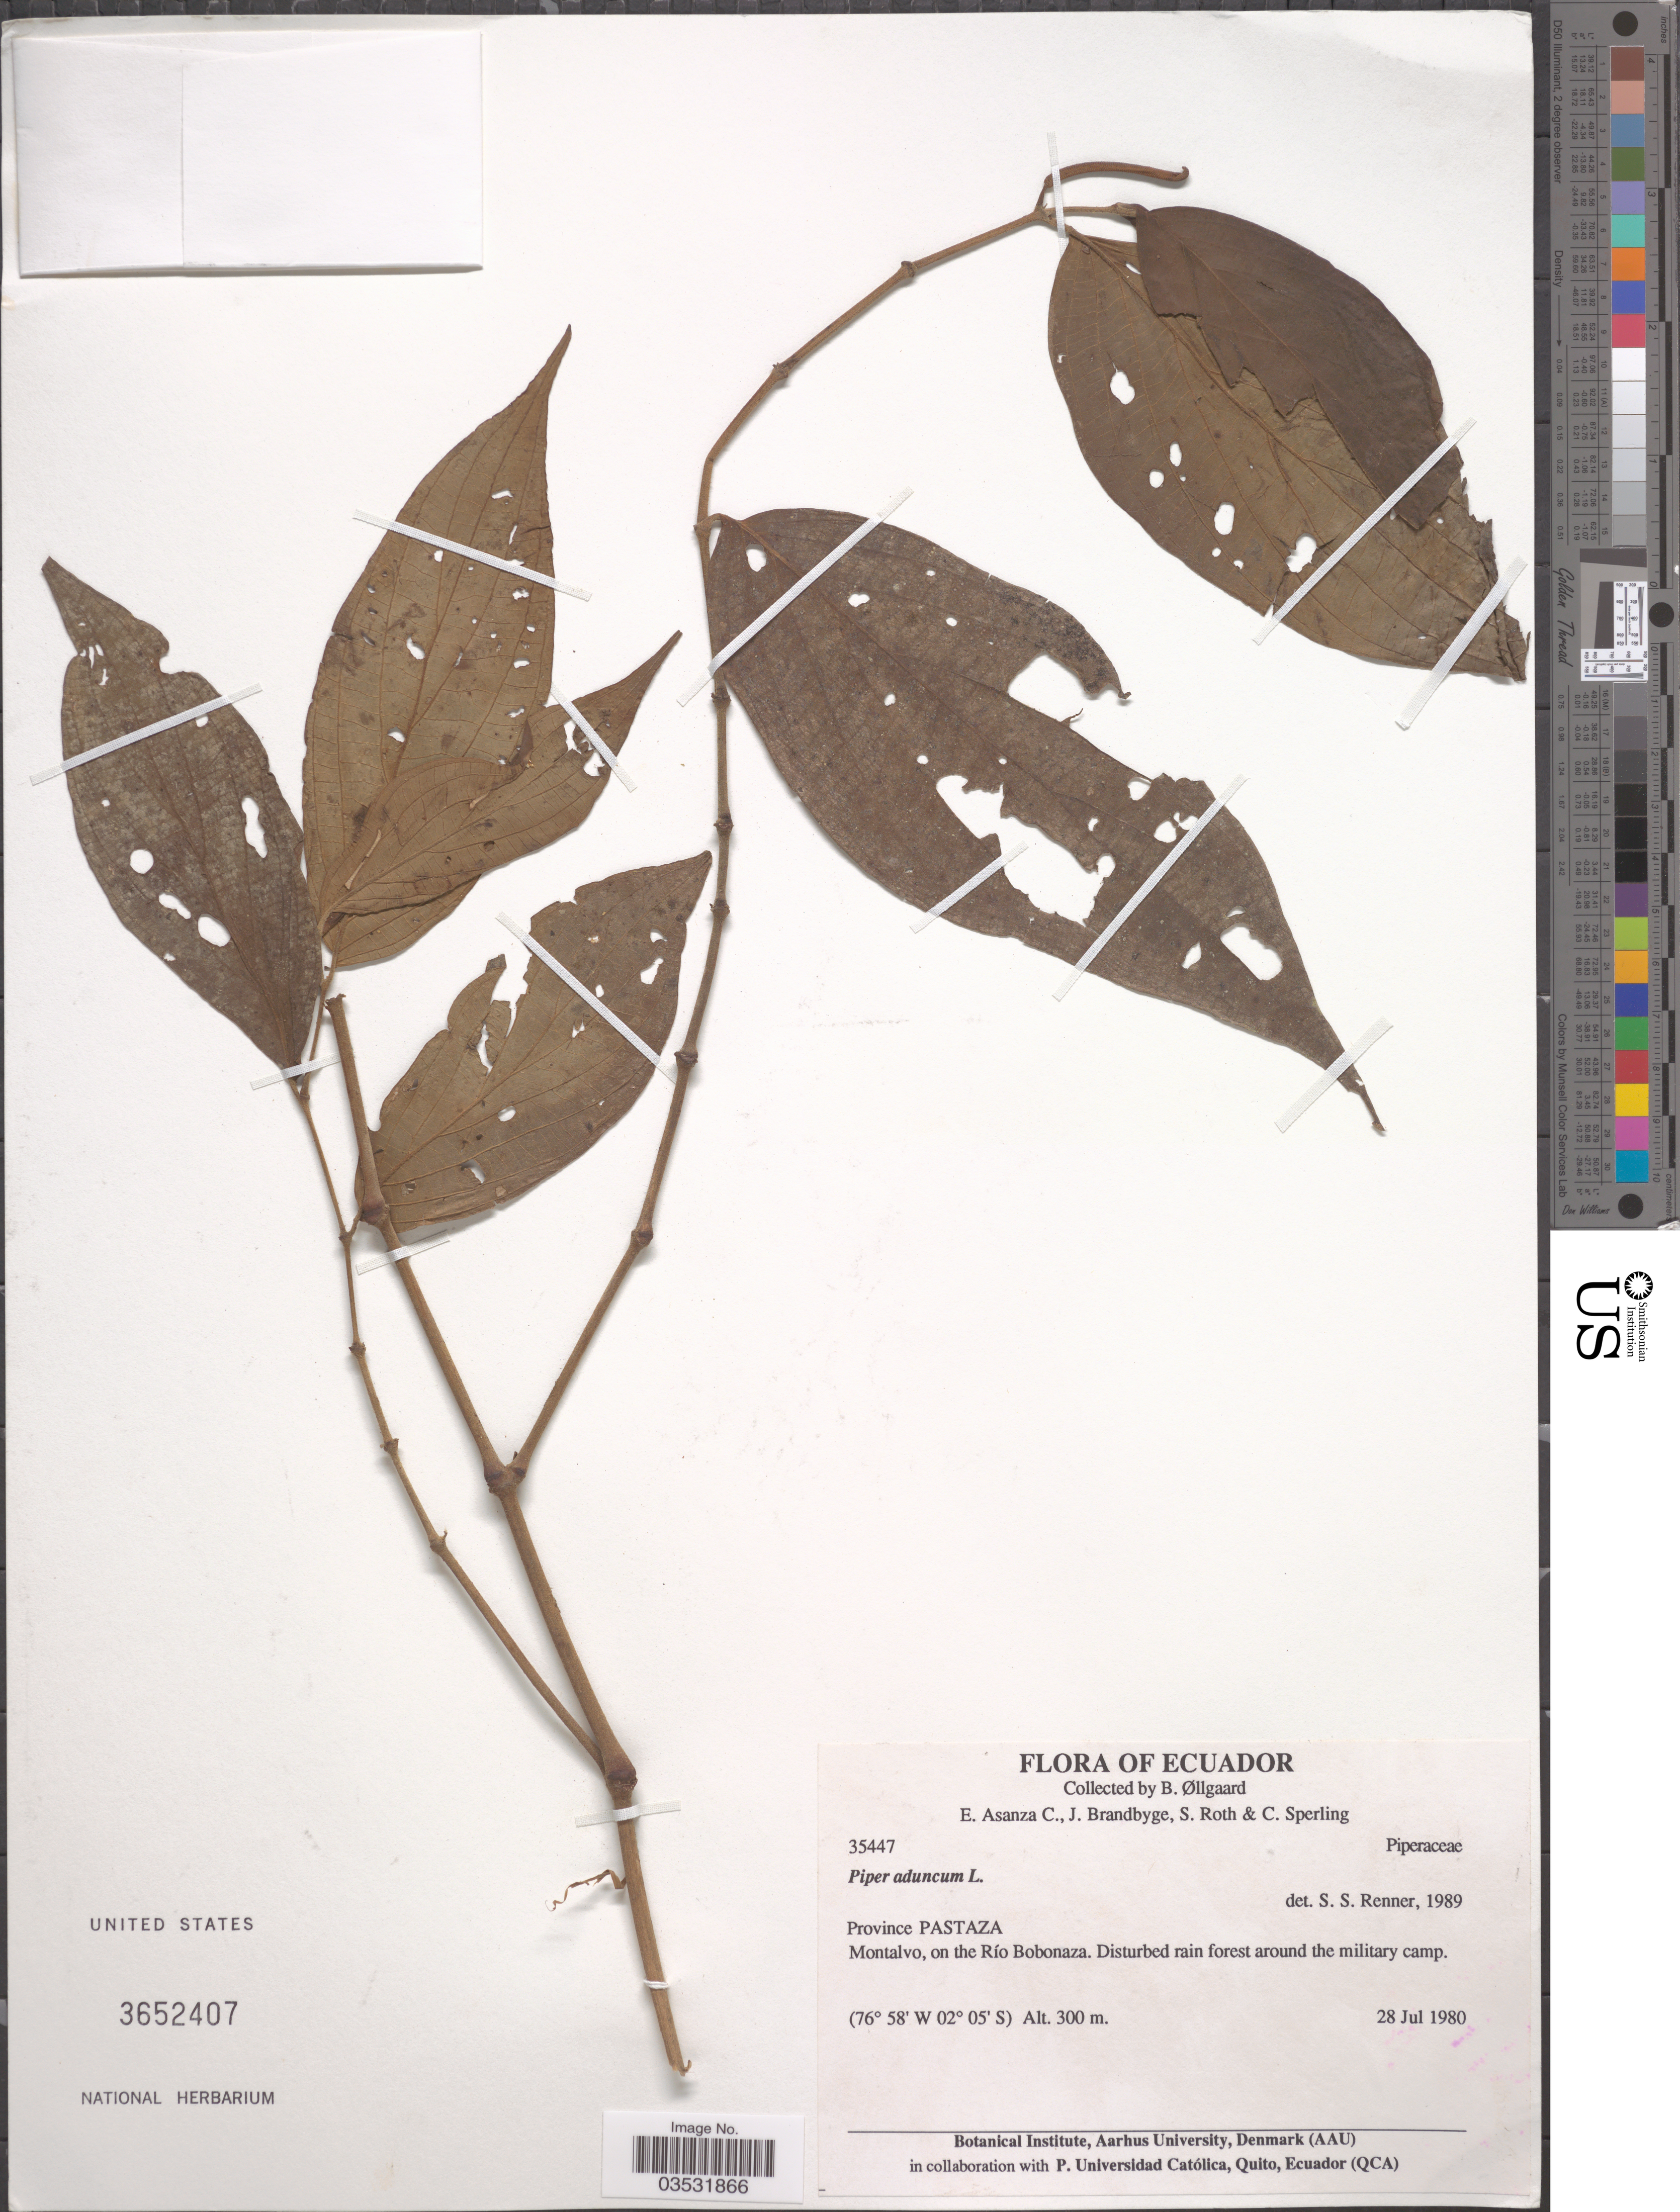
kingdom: Plantae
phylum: Tracheophyta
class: Magnoliopsida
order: Piperales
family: Piperaceae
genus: Piper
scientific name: Piper aduncum var. aduncum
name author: L.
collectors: B. Øllgaard, E. Asanza C., J. Brandbyge, S. Roth & C. Sperling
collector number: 35447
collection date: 1980-07-28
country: Ecuador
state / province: Pastaza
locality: Montalvo, on the Río Bobonaza. Disturbed rain forest around the military camp.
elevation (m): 300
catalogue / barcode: US 3652407